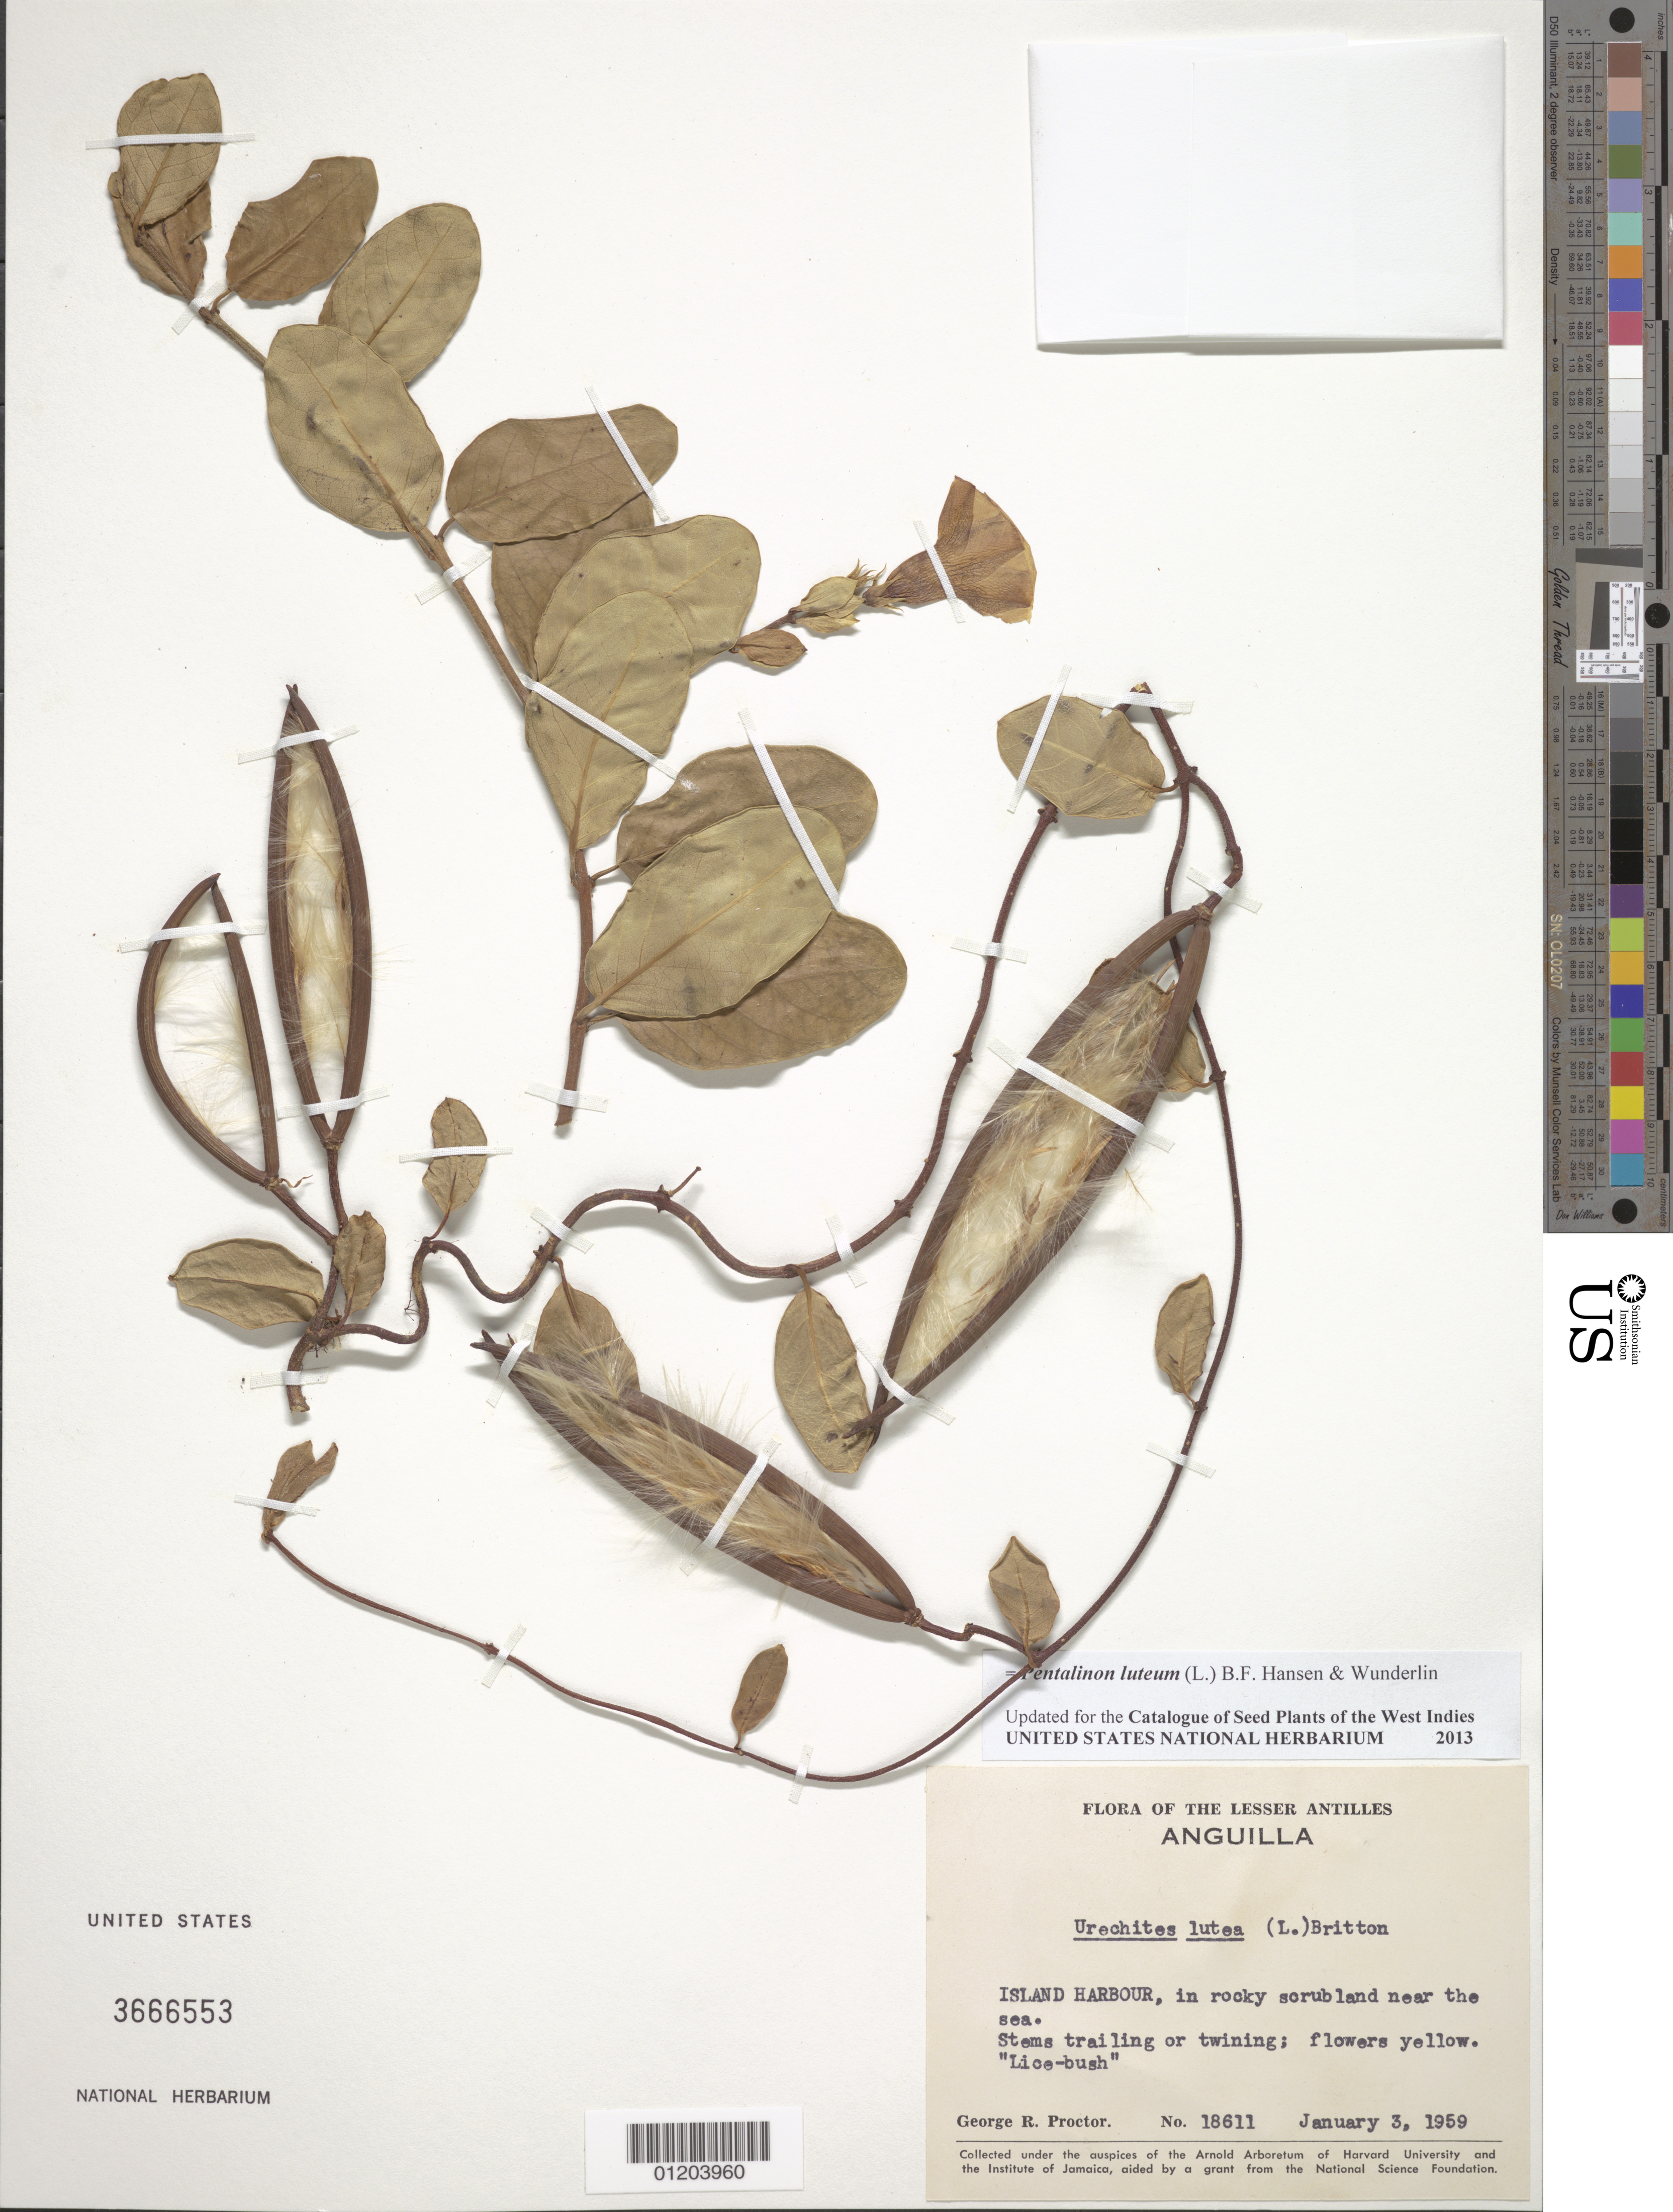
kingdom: Plantae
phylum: Tracheophyta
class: Magnoliopsida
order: Gentianales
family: Apocynaceae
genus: Pentalinon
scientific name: Pentalinon luteum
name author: (L.) B.F. Hansen & Wunderlin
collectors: G. R. Proctor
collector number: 18611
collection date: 1959-01-03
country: Anguilla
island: Anguilla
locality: Island Harbour.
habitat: In rocky scrubland near the sea.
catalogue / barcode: US 3666553